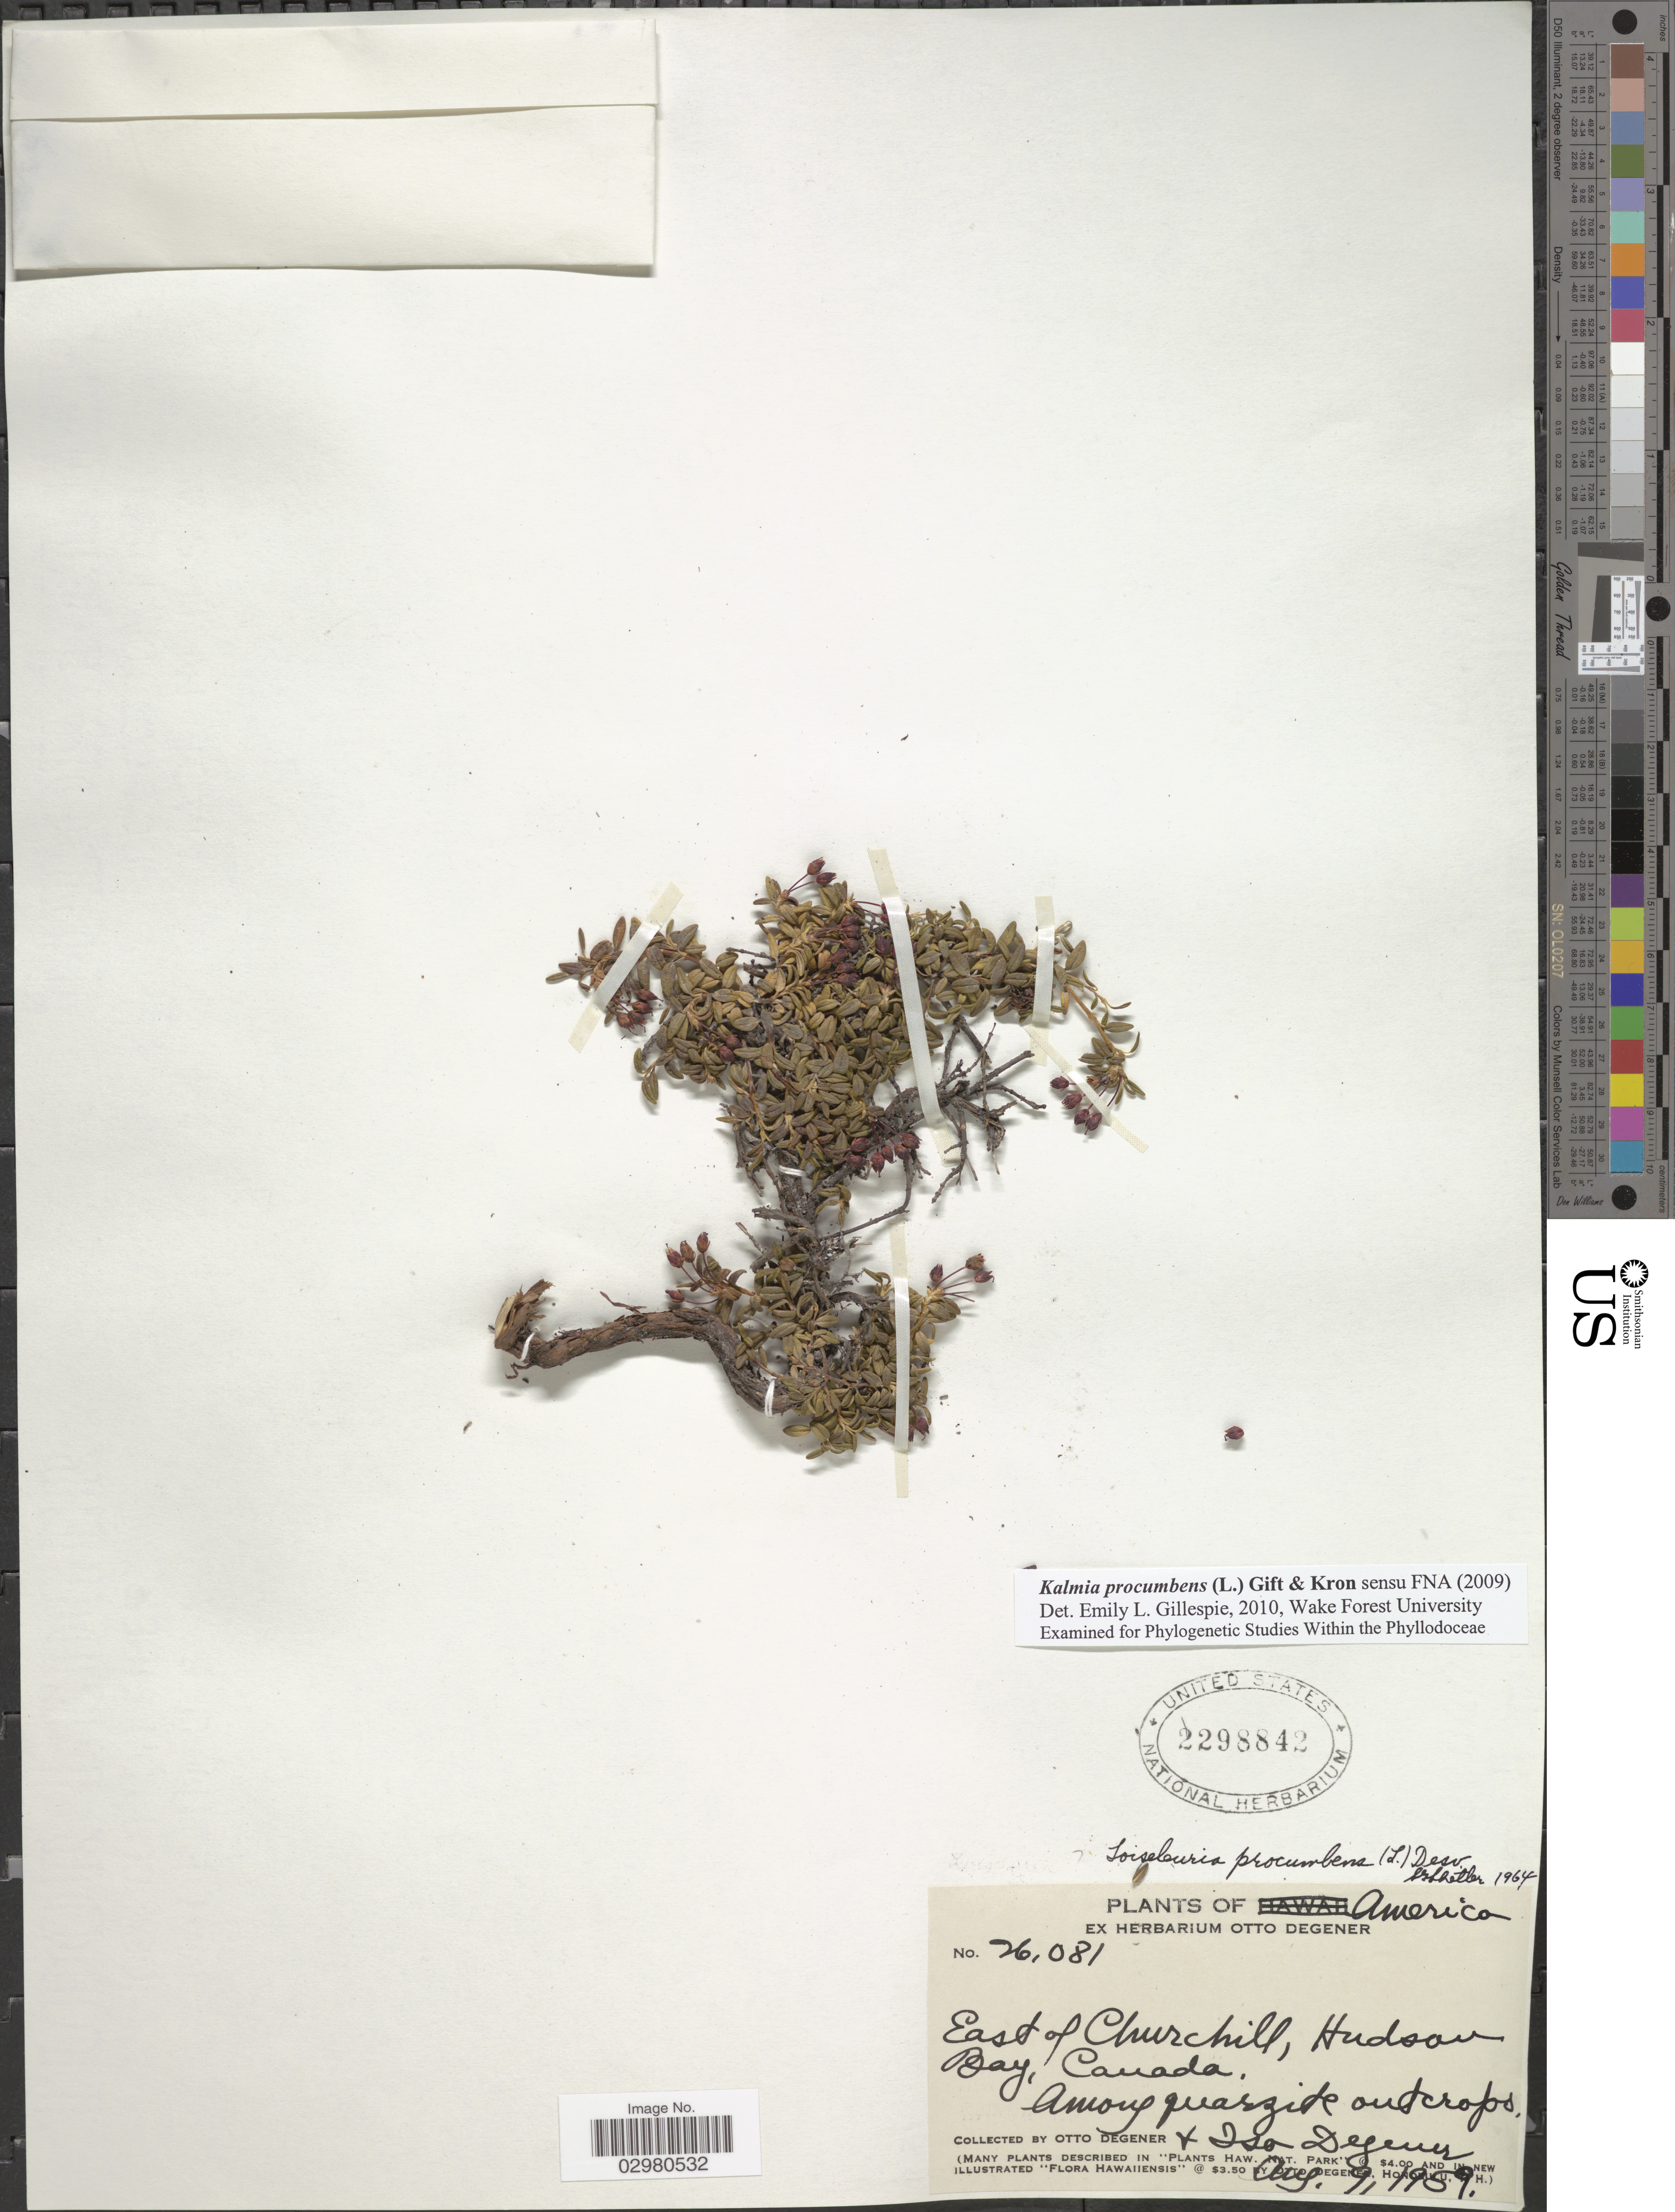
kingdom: Plantae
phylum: Tracheophyta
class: Magnoliopsida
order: Ericales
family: Ericaceae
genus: Loiseleuria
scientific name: Loiseleuria procumbens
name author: (L.) Desv.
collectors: O. Degener & I. Degener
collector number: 26081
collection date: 1959-08-09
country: Canada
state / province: Manitoba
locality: East of Churchill, Hudson Bay.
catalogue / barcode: US 2298842